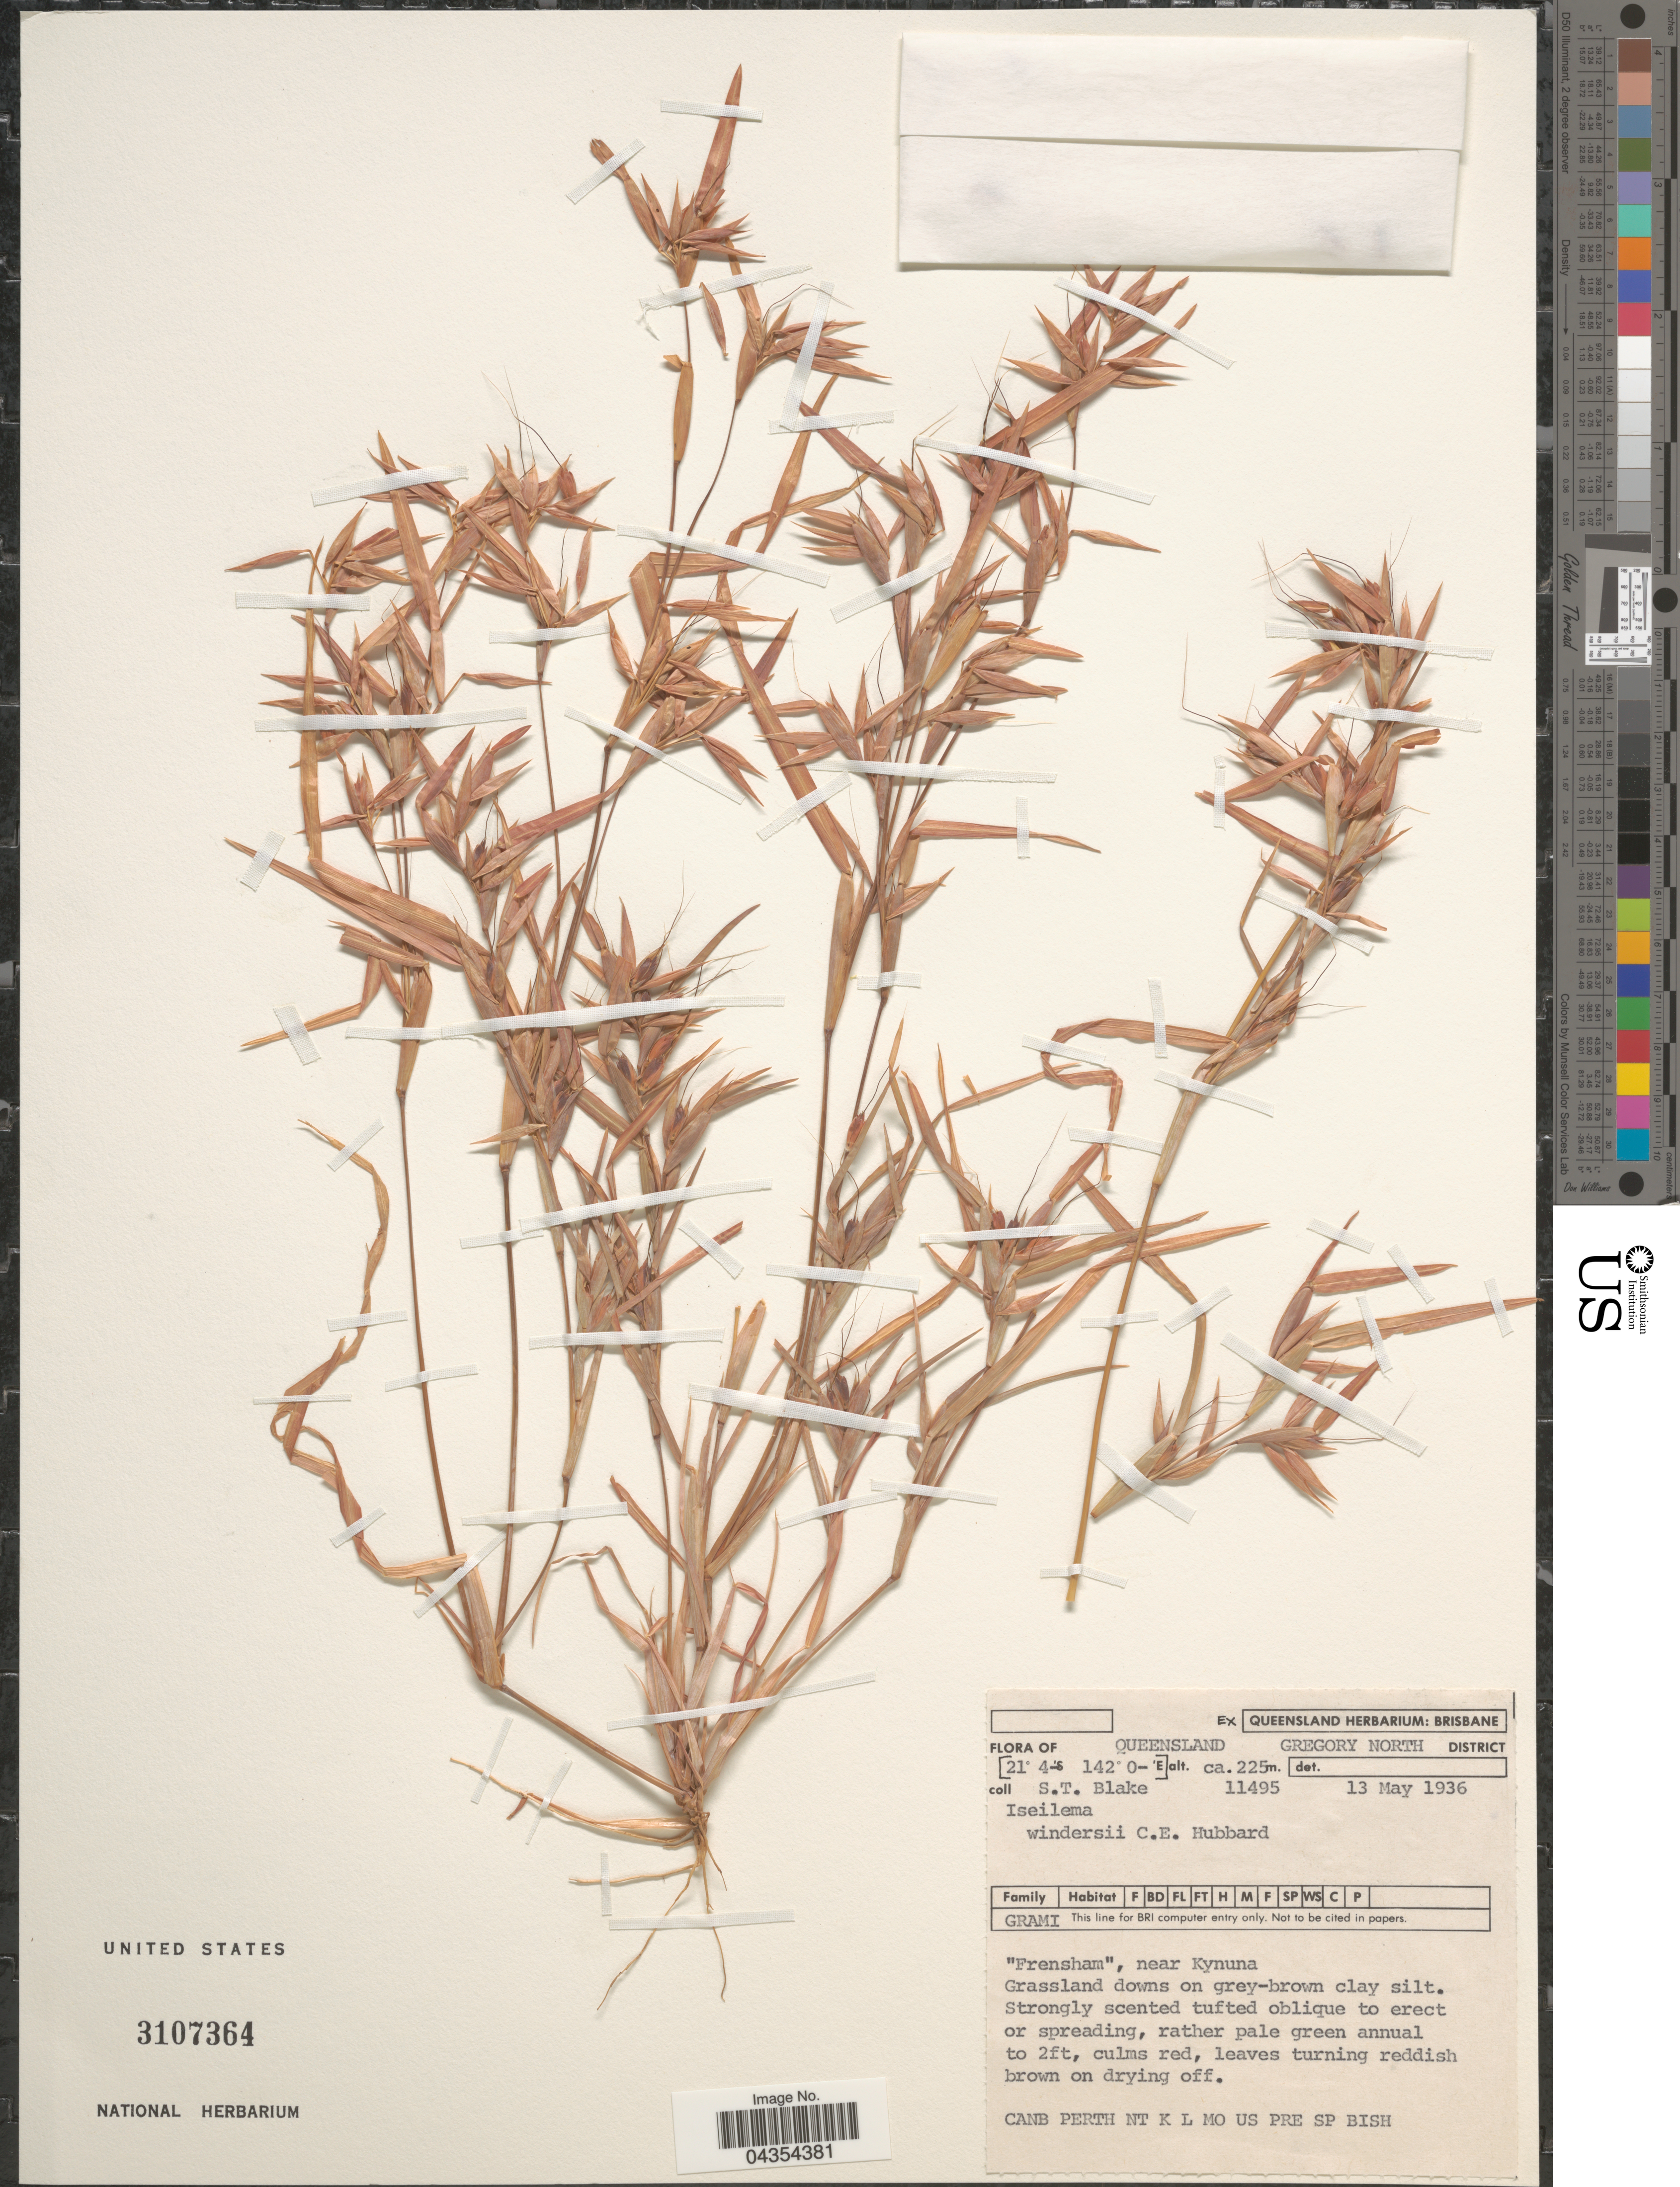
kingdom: Plantae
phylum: Tracheophyta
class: Liliopsida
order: Poales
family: Poaceae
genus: Iseilema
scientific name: Iseilema windersii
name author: C.E. Hubb.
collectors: S. T. Blake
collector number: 11495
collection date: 1936-05-13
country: Australia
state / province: Queensland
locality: Gregory North District. "Frensham", near Kynuna.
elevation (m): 225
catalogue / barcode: US 3107364